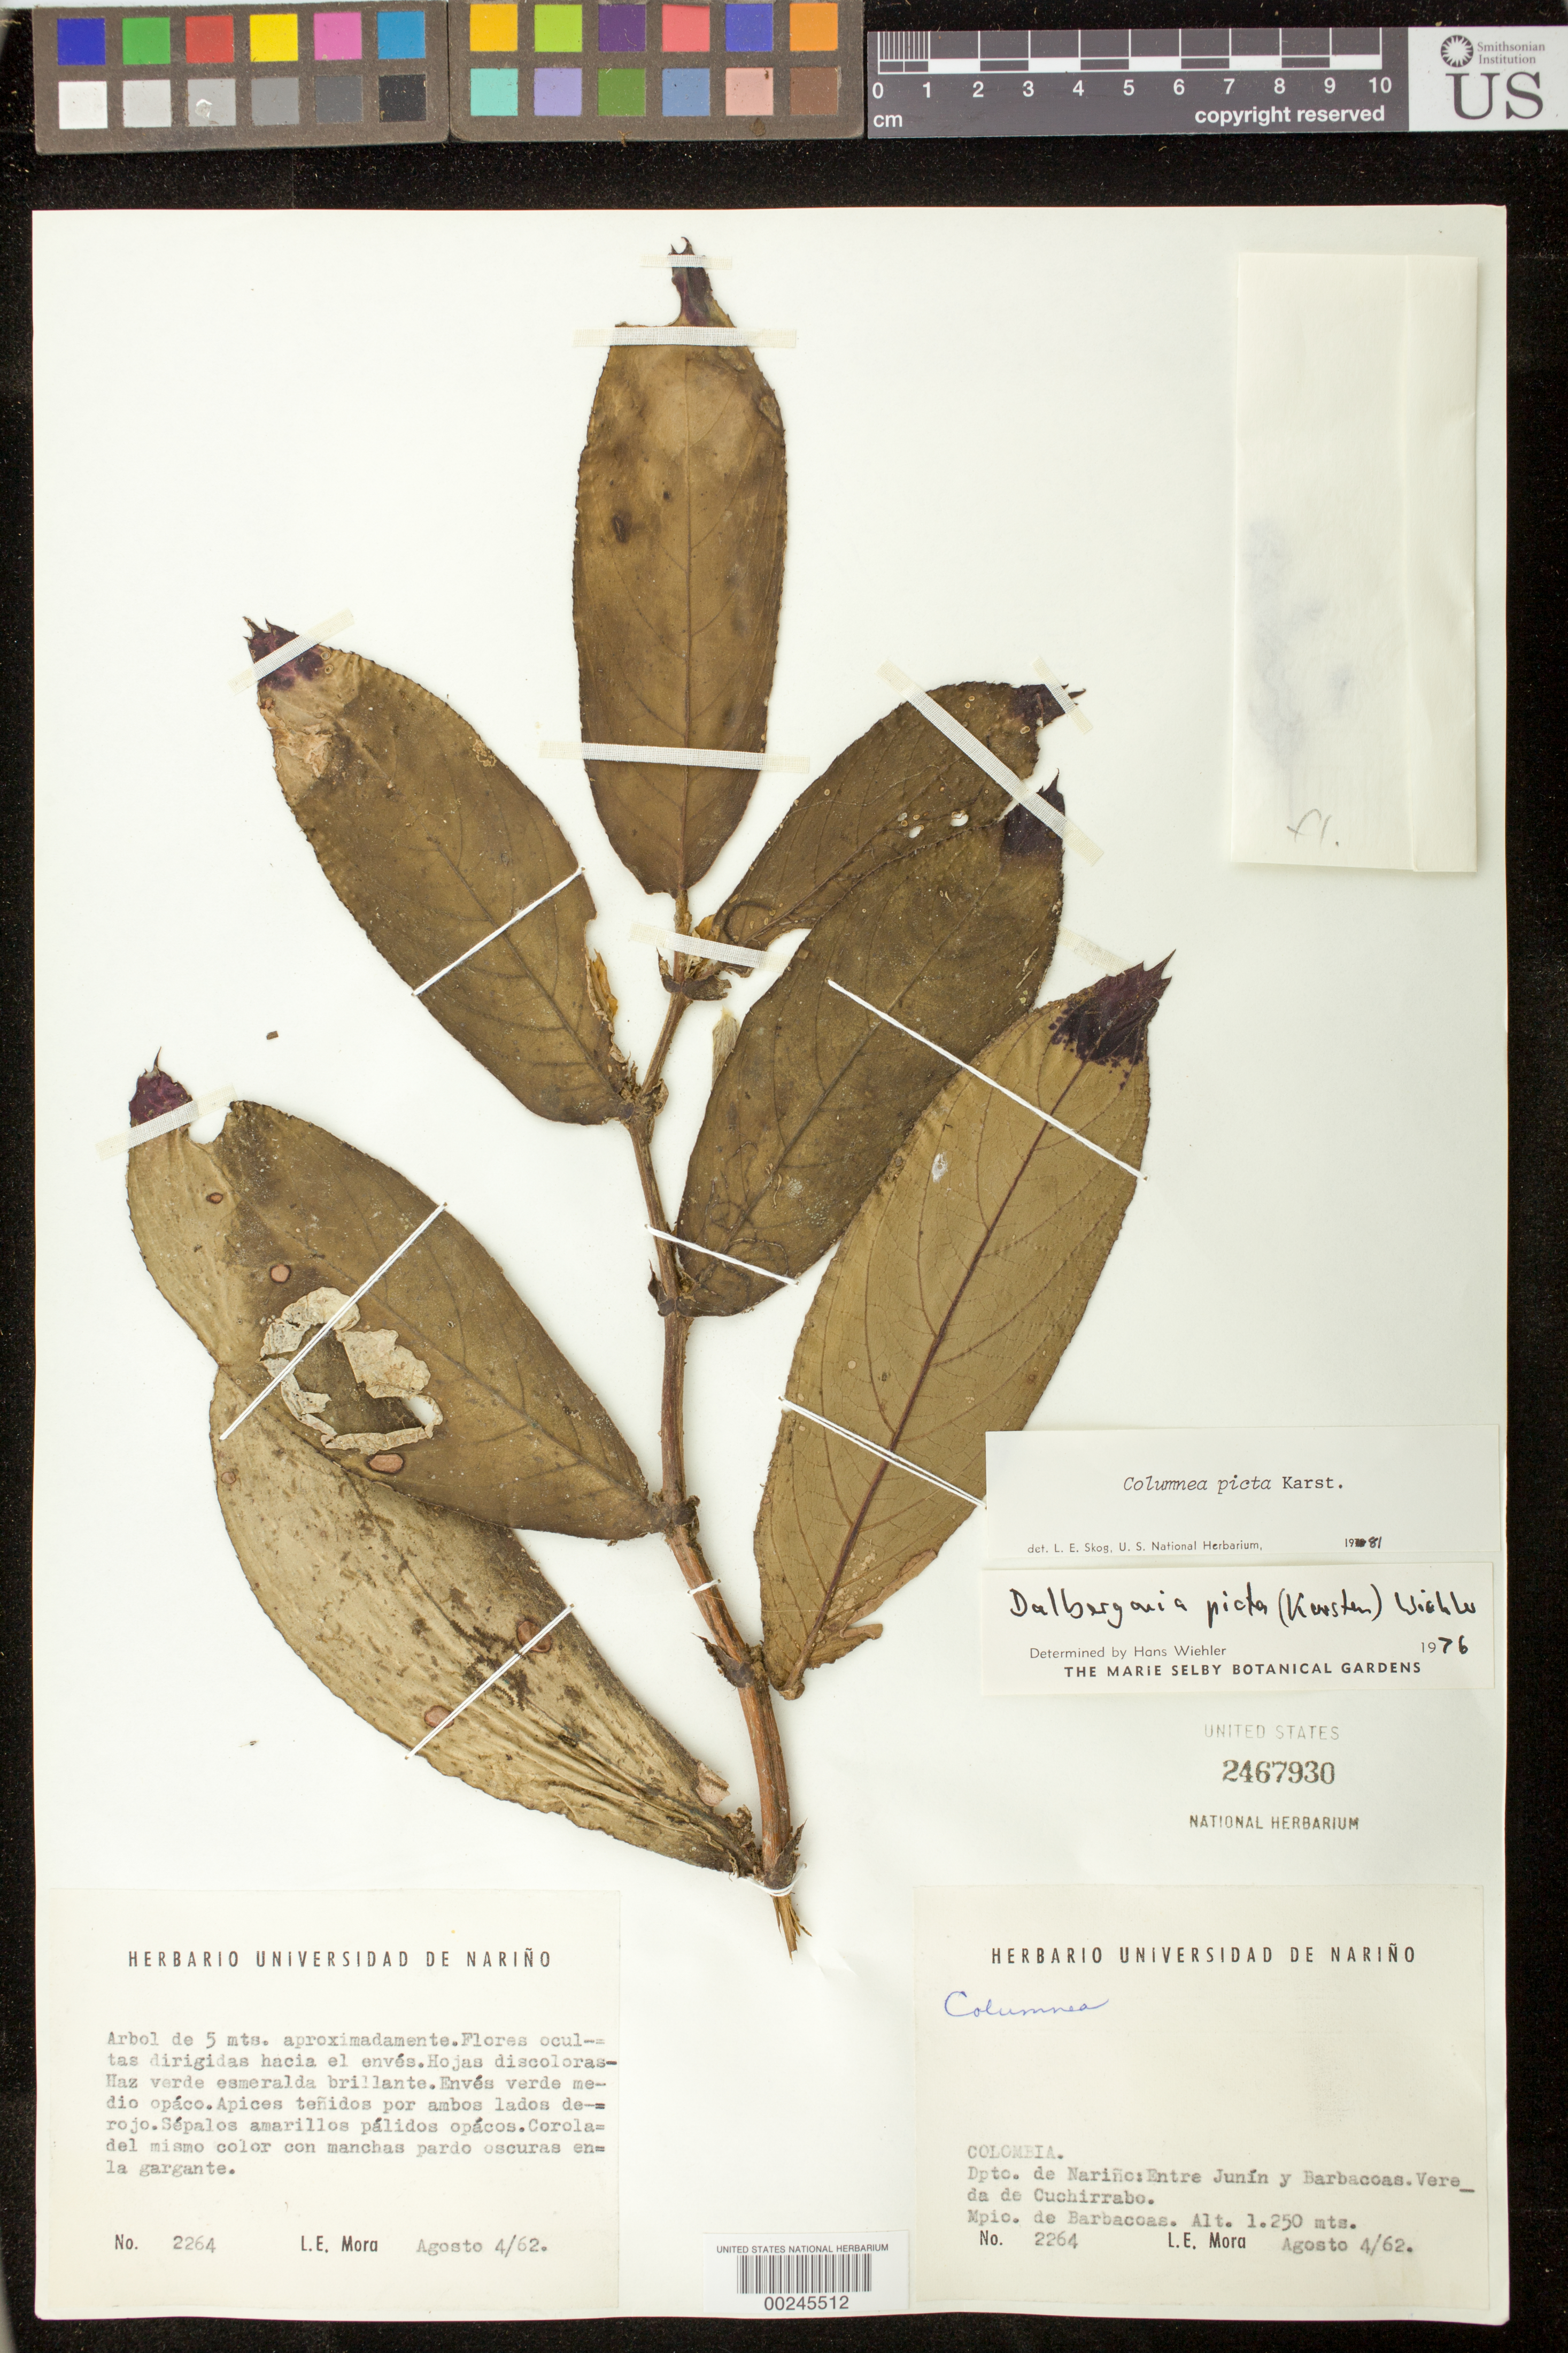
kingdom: Plantae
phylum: Tracheophyta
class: Magnoliopsida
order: Lamiales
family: Gesneriaceae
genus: Columnea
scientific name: Columnea karsteniana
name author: Singh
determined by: Skog, Laurence E.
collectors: L. Mora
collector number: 2264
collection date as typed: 04 Aug 1962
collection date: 1962-08-04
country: Colombia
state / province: Nariño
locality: Between Junin and Barbacoas, path from Cuchirrabo, Mun. of Barbacoas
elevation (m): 1250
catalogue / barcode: US 2467930